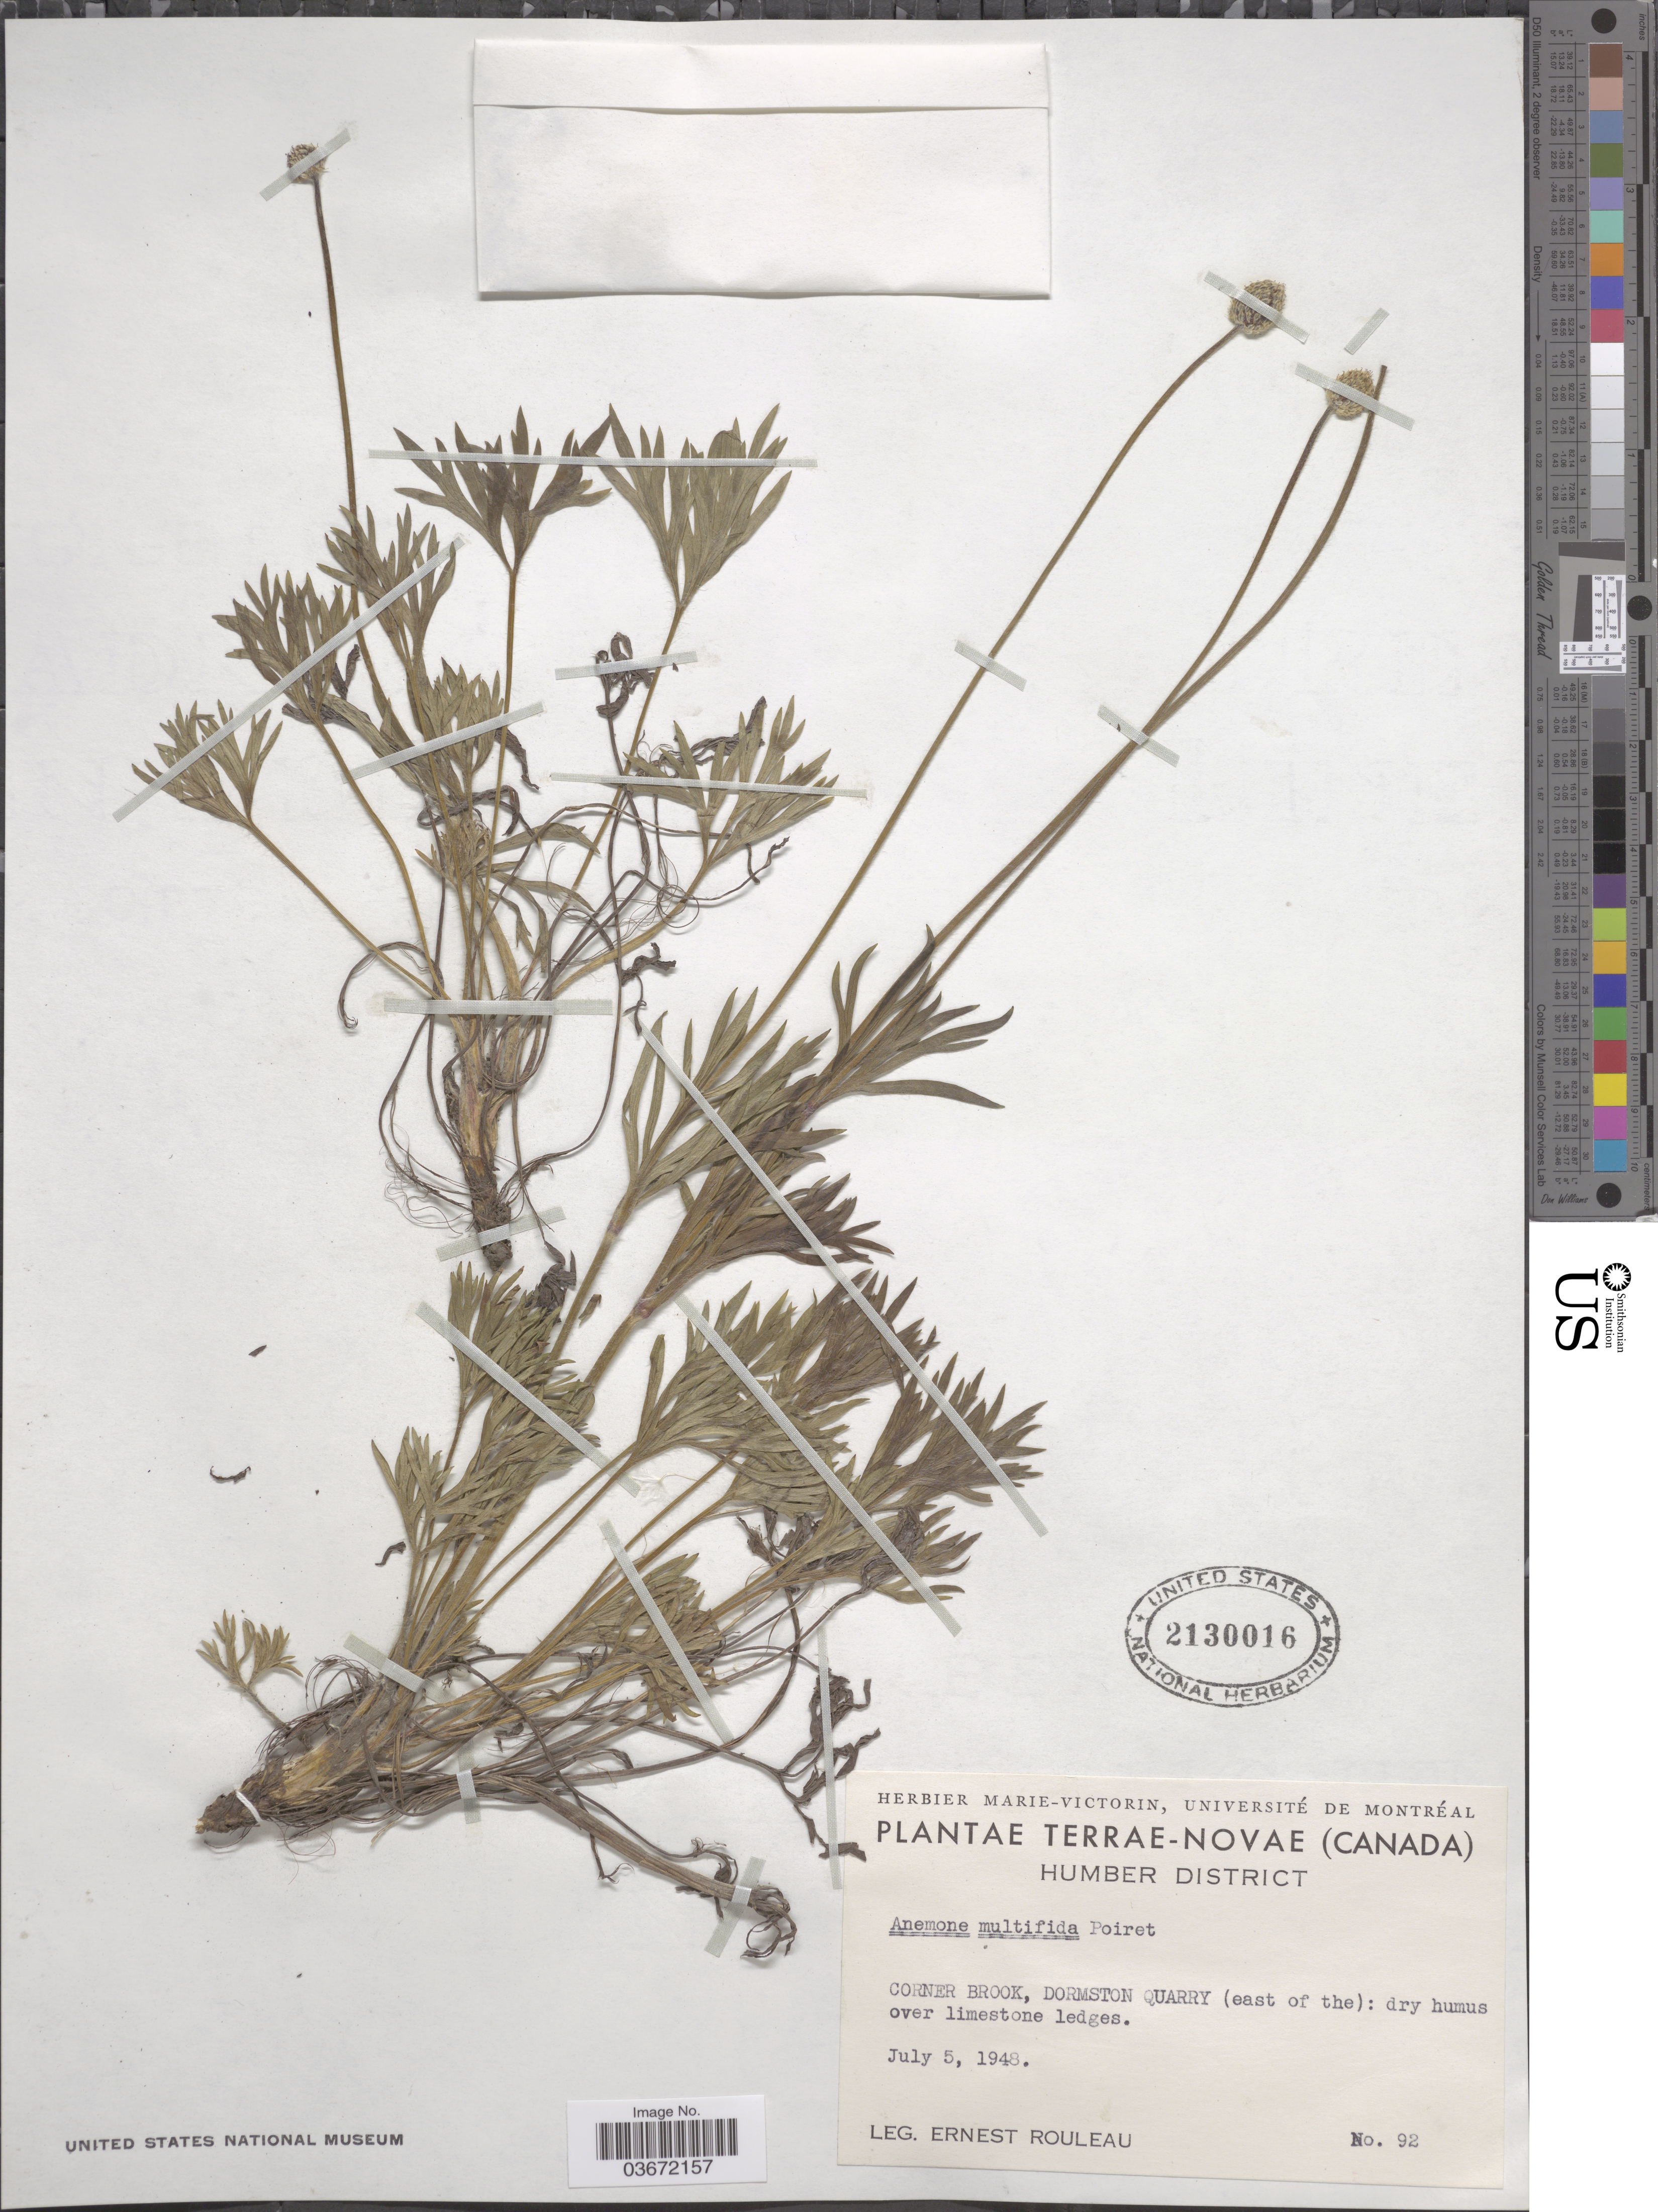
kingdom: Plantae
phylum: Tracheophyta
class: Magnoliopsida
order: Ranunculales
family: Ranunculaceae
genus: Anemone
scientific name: Anemone multifida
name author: Poir.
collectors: J. Rouleau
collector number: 92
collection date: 1948-07-05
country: Canada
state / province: Newfoundland and Labrador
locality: Terrae-Novae. Humber District. Corner Brook, Dormston Quarry (east of the): dry humus over limestone ledges.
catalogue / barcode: US 2130016